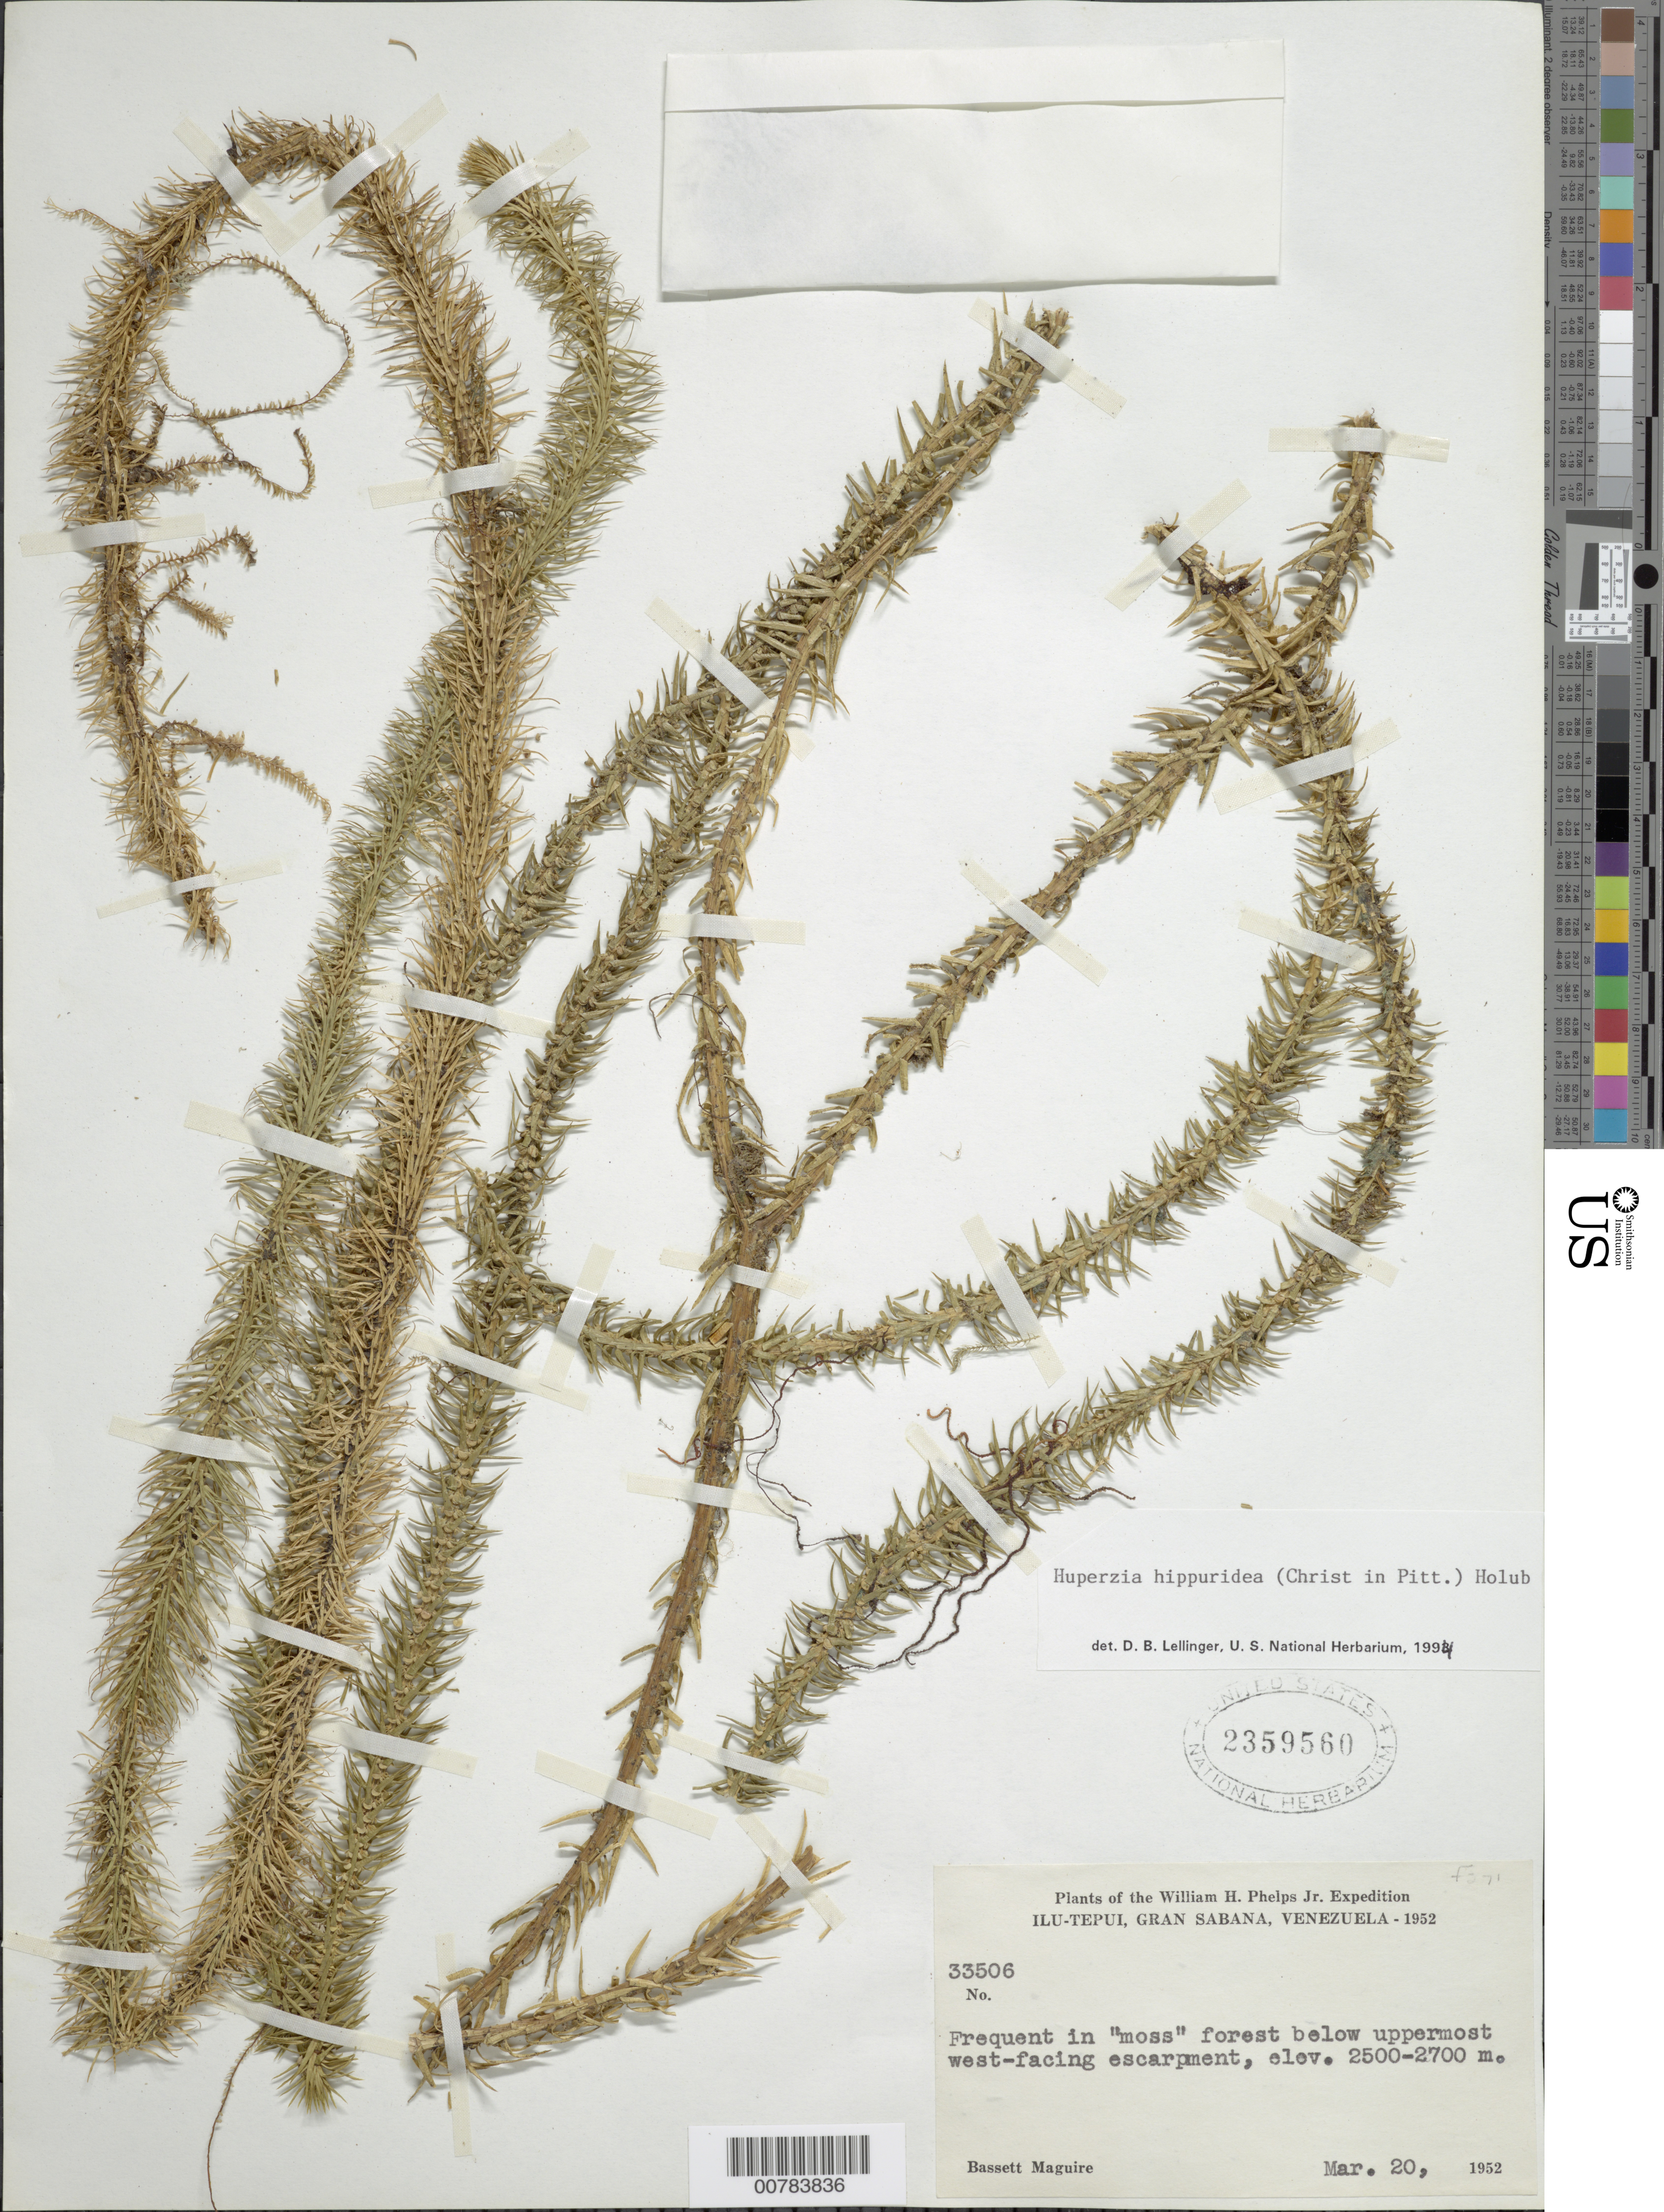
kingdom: Plantae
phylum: Tracheophyta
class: Lycopodiopsida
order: Lycopodiales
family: Lycopodiaceae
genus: Phlegmariurus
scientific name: Phlegmariurus hippurideus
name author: (Christ) B. Øllg.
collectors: B. Maguire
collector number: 33506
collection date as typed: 20-Mar-52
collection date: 1952-03-20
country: Venezuela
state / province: Bolívar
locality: Gran Sabana, Ilu-tepuí, slopes below uppermost west-facing escarpment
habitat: "Moss" forest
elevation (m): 762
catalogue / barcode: US 2359560